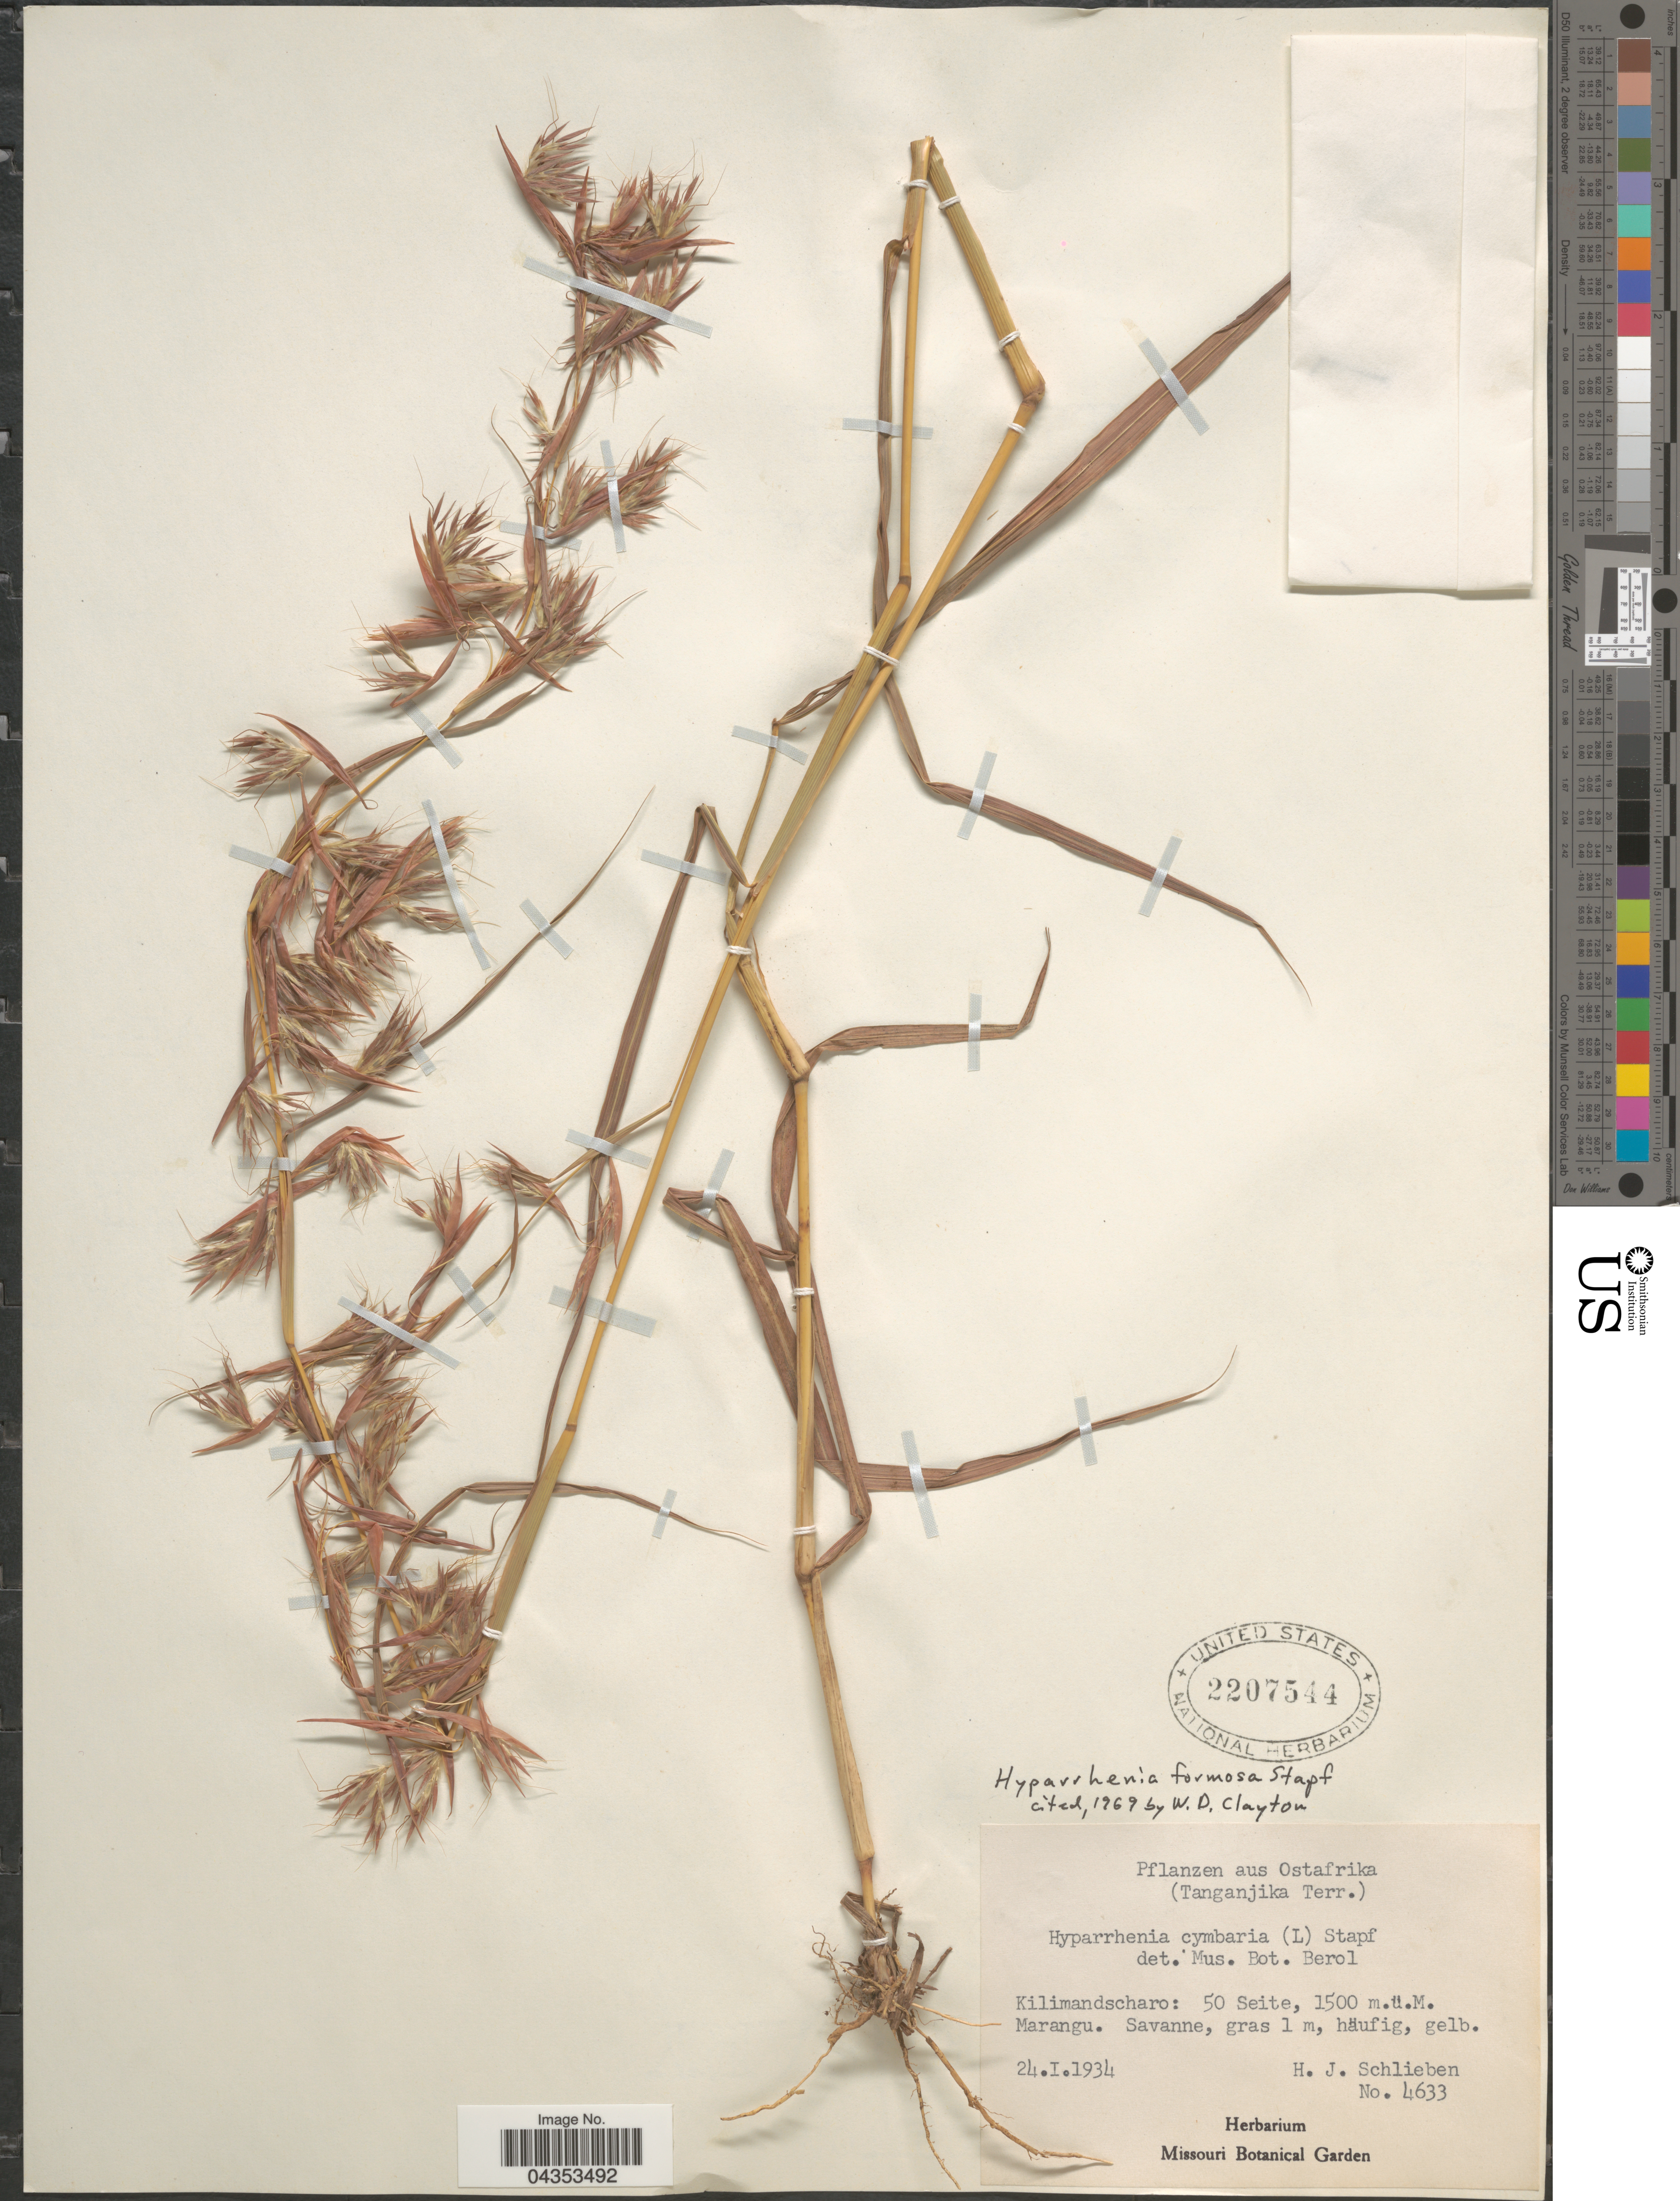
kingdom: Plantae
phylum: Tracheophyta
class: Liliopsida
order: Poales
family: Poaceae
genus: Hyparrhenia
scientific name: Hyparrhenia formosa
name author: Stapf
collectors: H. J. Schlieben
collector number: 4633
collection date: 1934-01-24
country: Tanzania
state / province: Kilimanjaro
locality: Aus Ostafrika (Tanganjika Terr.). Kilimandscharo: 50 Seite, Marangu.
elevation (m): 1500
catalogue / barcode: US 2207544